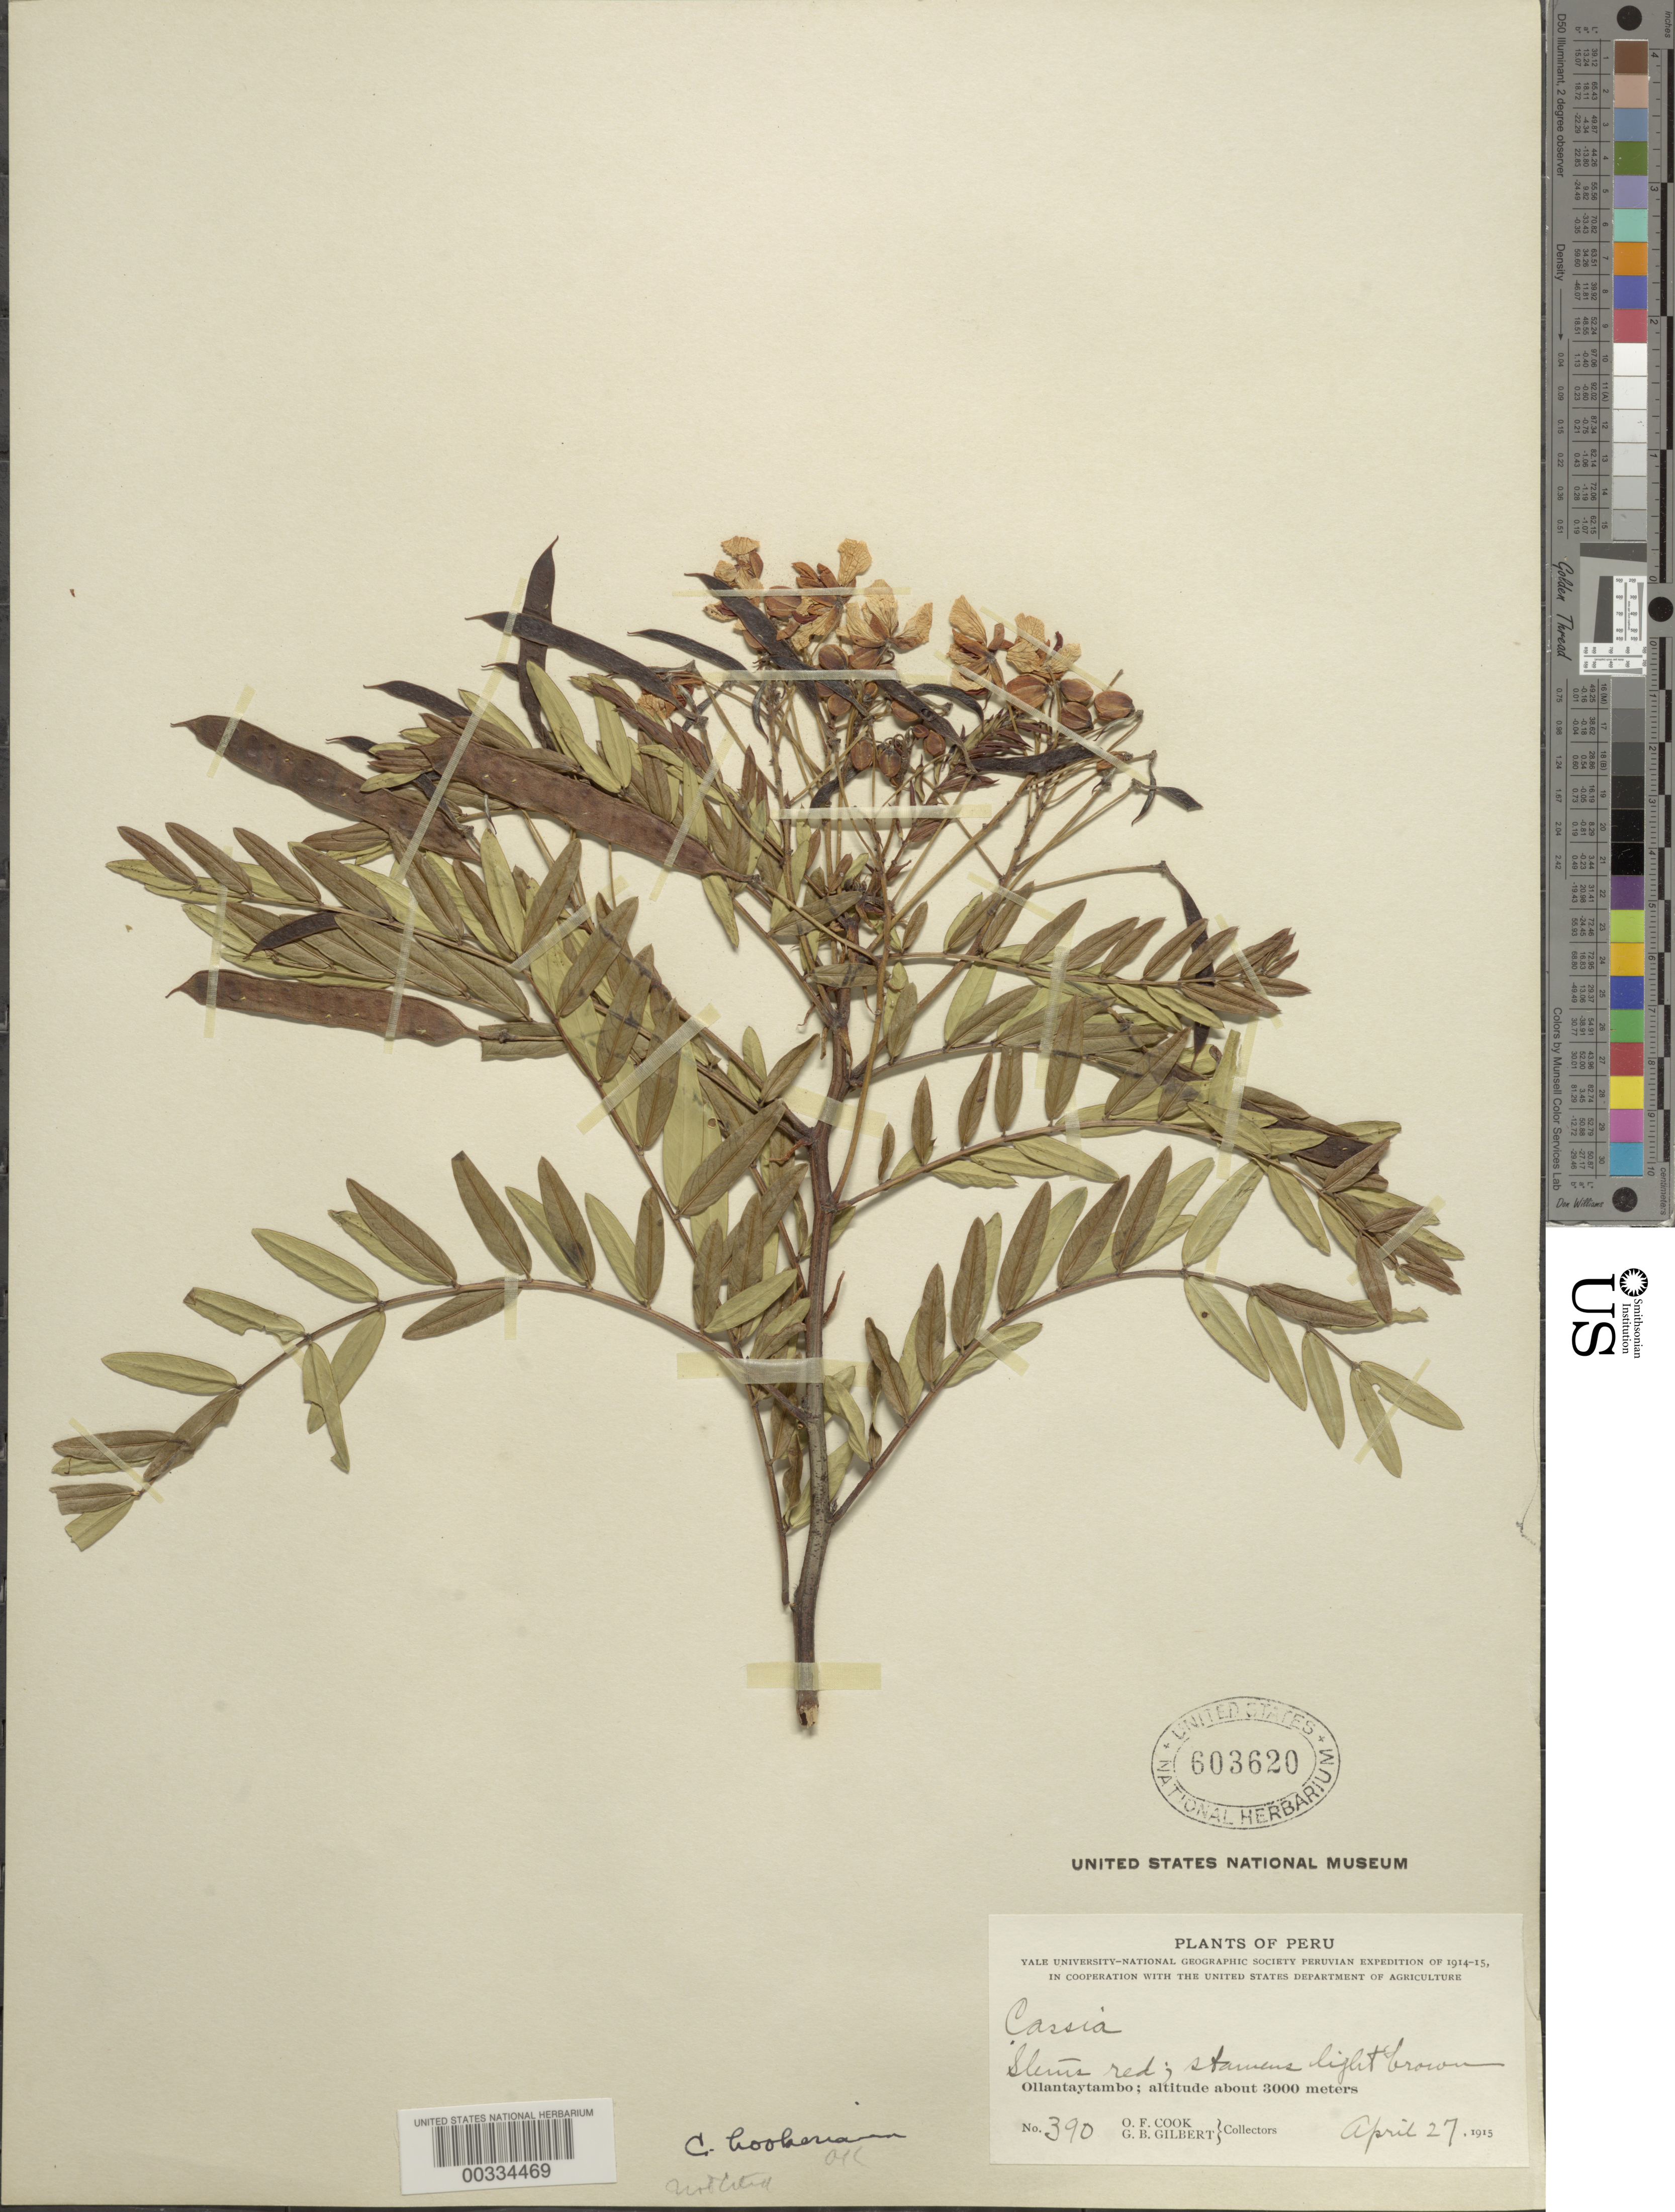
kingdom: Plantae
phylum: Tracheophyta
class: Magnoliopsida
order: Fabales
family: Fabaceae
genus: Senna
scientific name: Senna hookeriana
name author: Vatke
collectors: O. F. Cook & G. B. Gilbert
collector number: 390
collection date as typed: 27 Apr 1915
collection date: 1915-04-27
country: Peru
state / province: Cusco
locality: Ollantaytambo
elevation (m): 3000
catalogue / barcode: US 603620